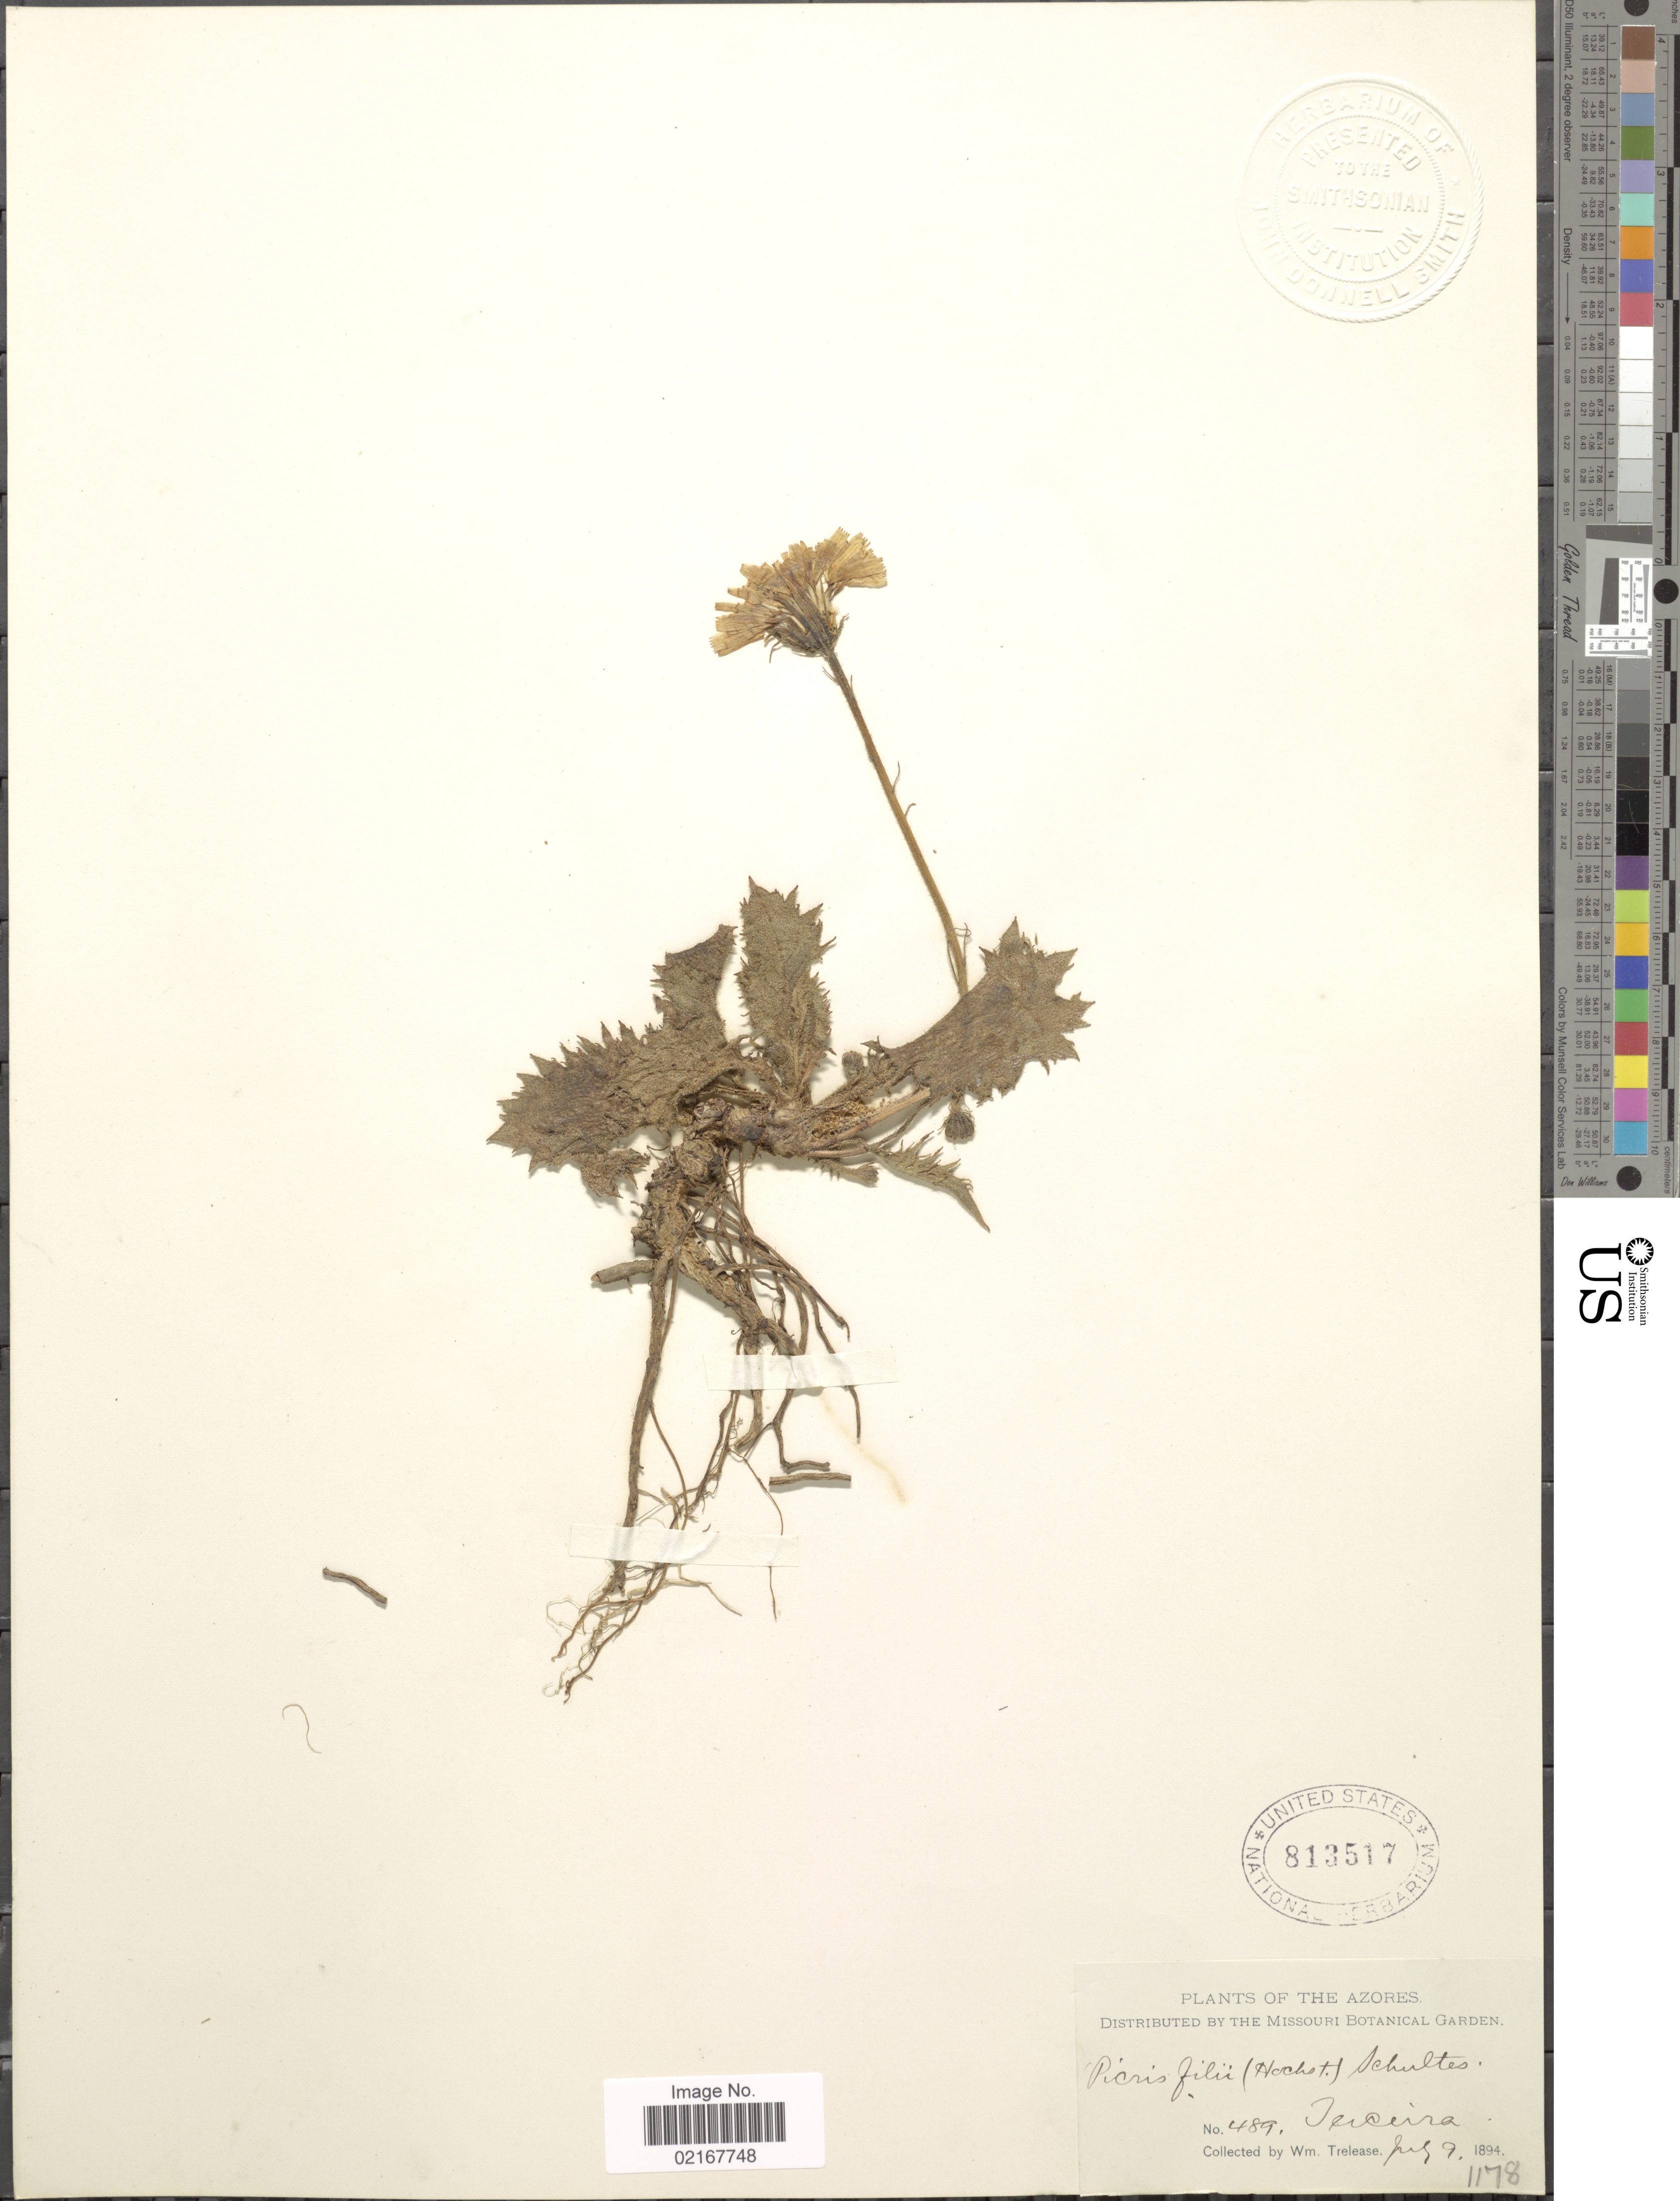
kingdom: Plantae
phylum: Tracheophyta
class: Magnoliopsida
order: Asterales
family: Asteraceae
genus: Leontodon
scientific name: Leontodon filii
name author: (Hochst. ex Seub.) Paiva & Ormonde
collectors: W. Trelease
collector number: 489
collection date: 1894-07-09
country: Portugal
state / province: Azores (Aut. Reg.)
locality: Inceira [interpreted]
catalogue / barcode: US 813517